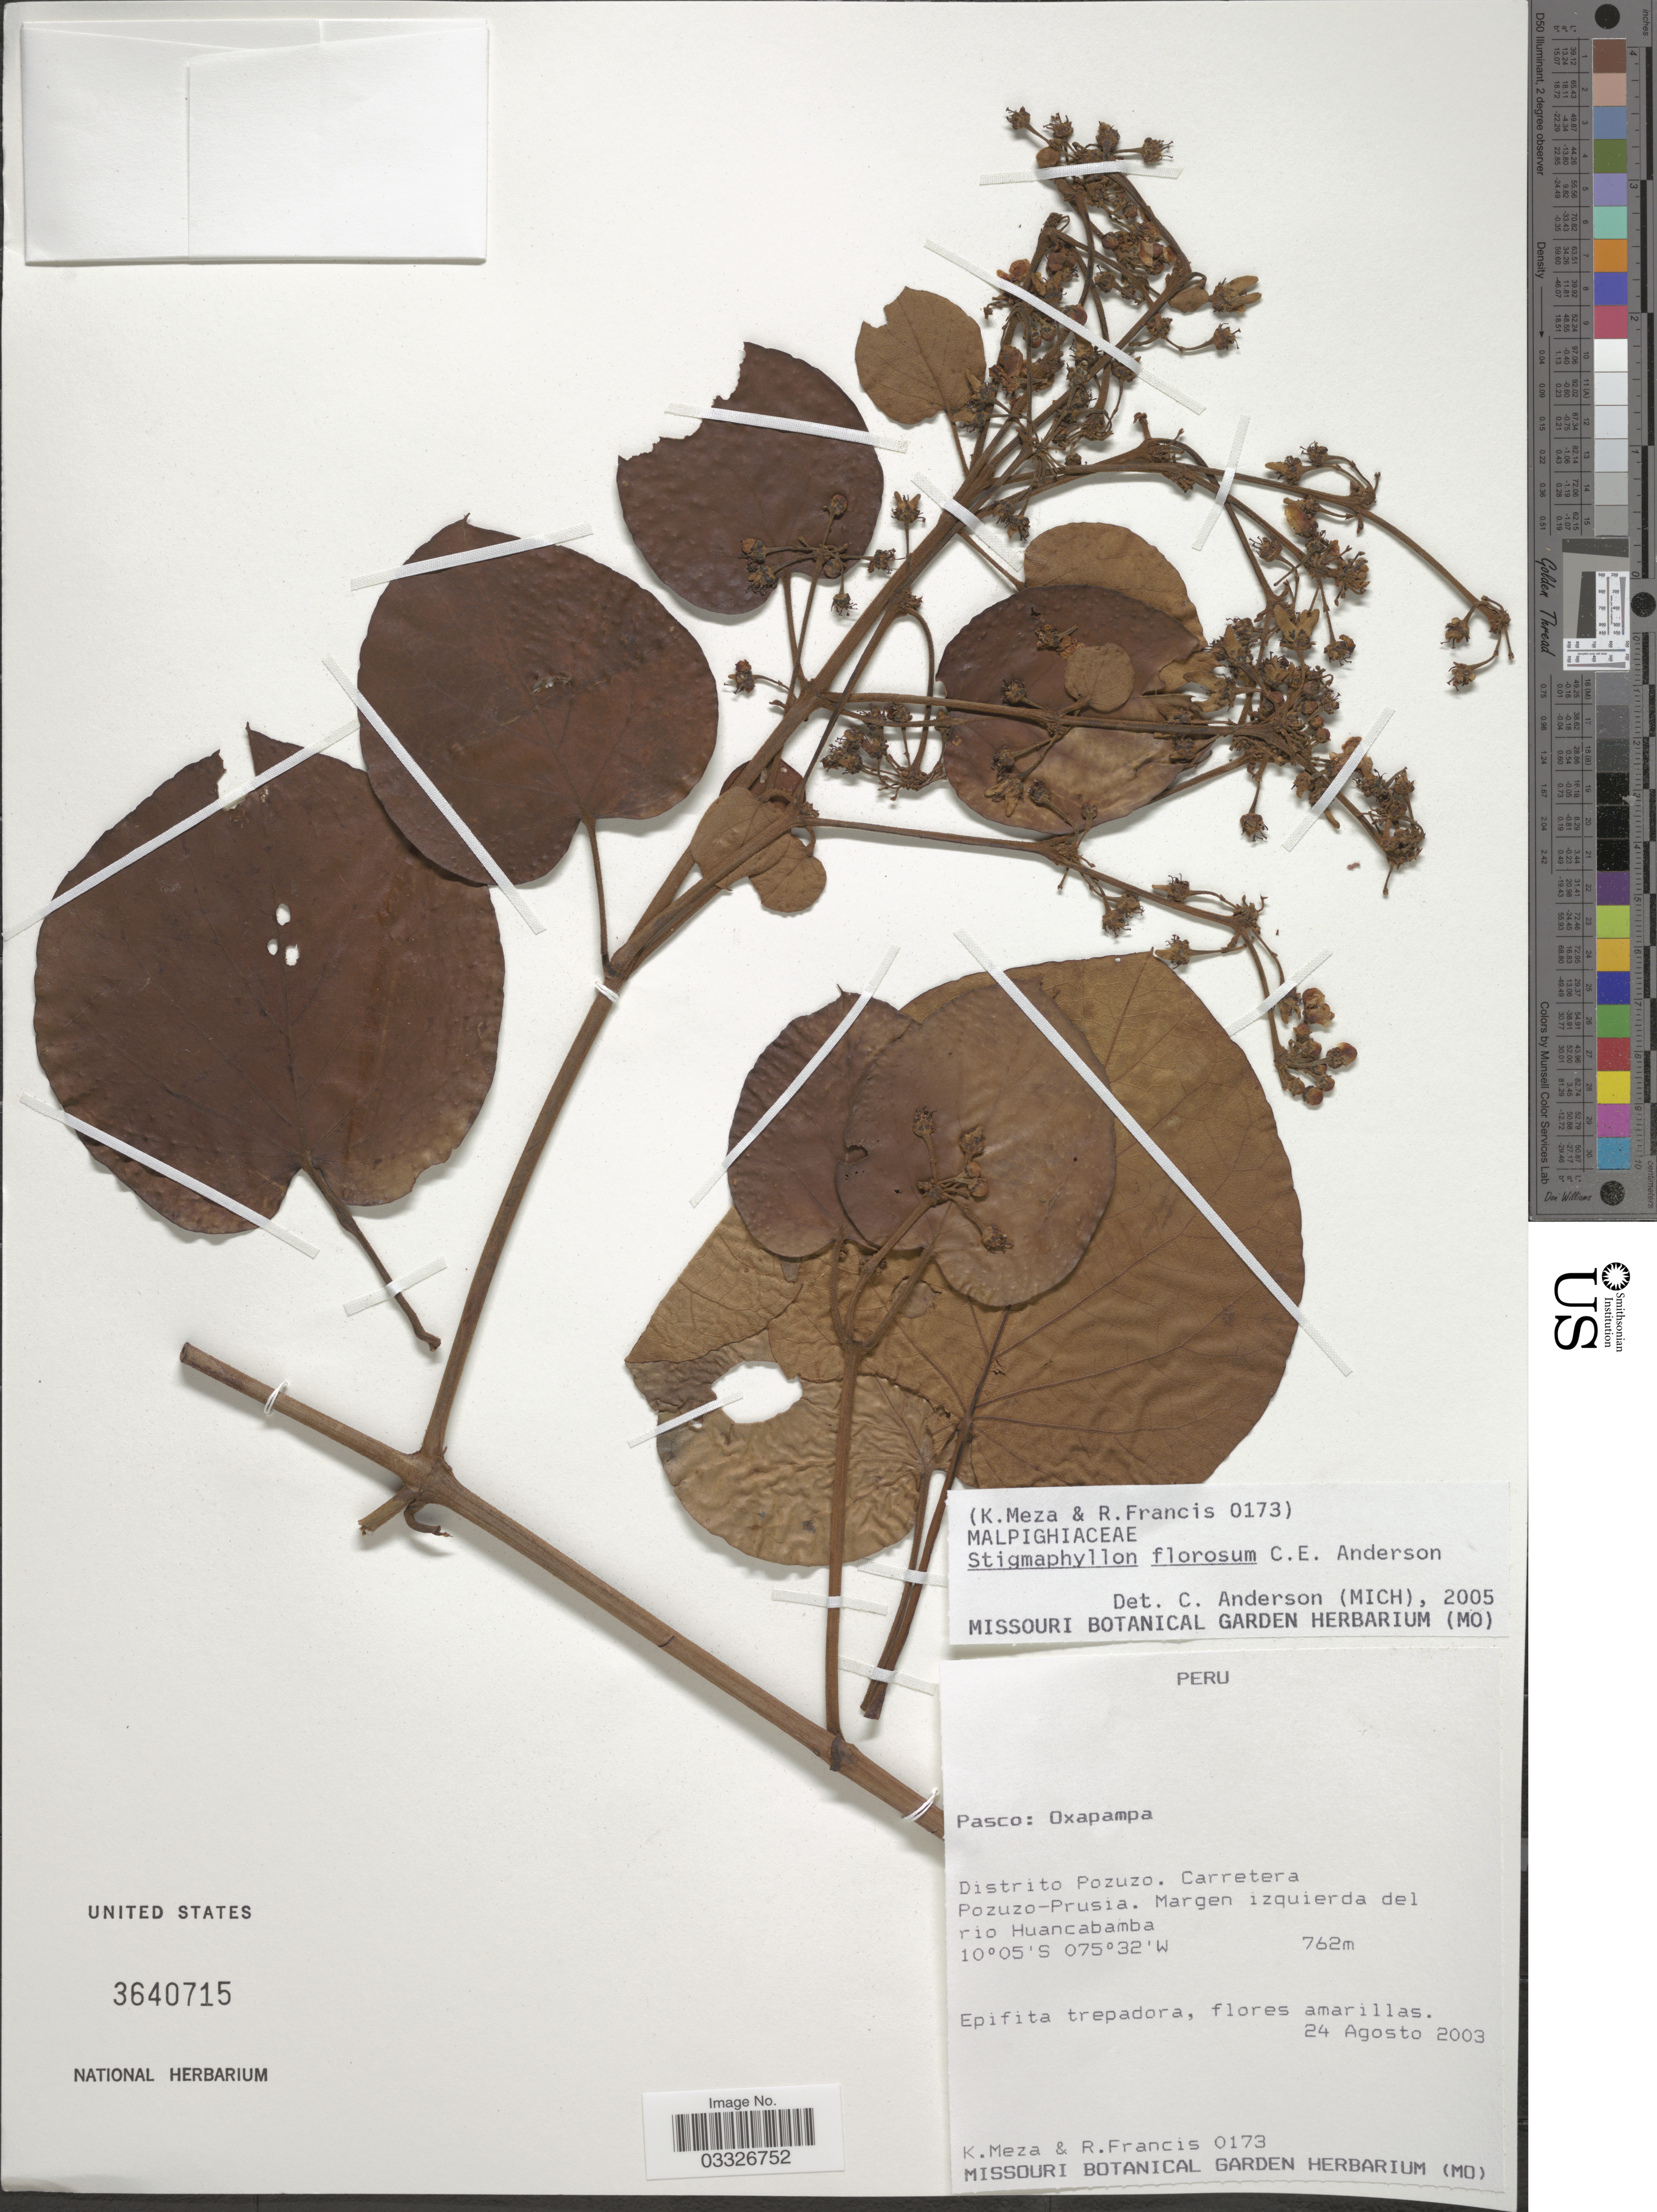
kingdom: Plantae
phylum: Tracheophyta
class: Magnoliopsida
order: Malpighiales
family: Malpighiaceae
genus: Stigmaphyllon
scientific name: Stigmaphyllon florosum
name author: C.E. Anderson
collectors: K. Meza & R. Francis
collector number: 0173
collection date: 2003-08-24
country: Peru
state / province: Pasco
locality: Oxapampa. Distrito Pozuzo. Carretera Pozuzo-Prusia. Margen izquierda del rio Huancabamba.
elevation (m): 762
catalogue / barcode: US 3640715